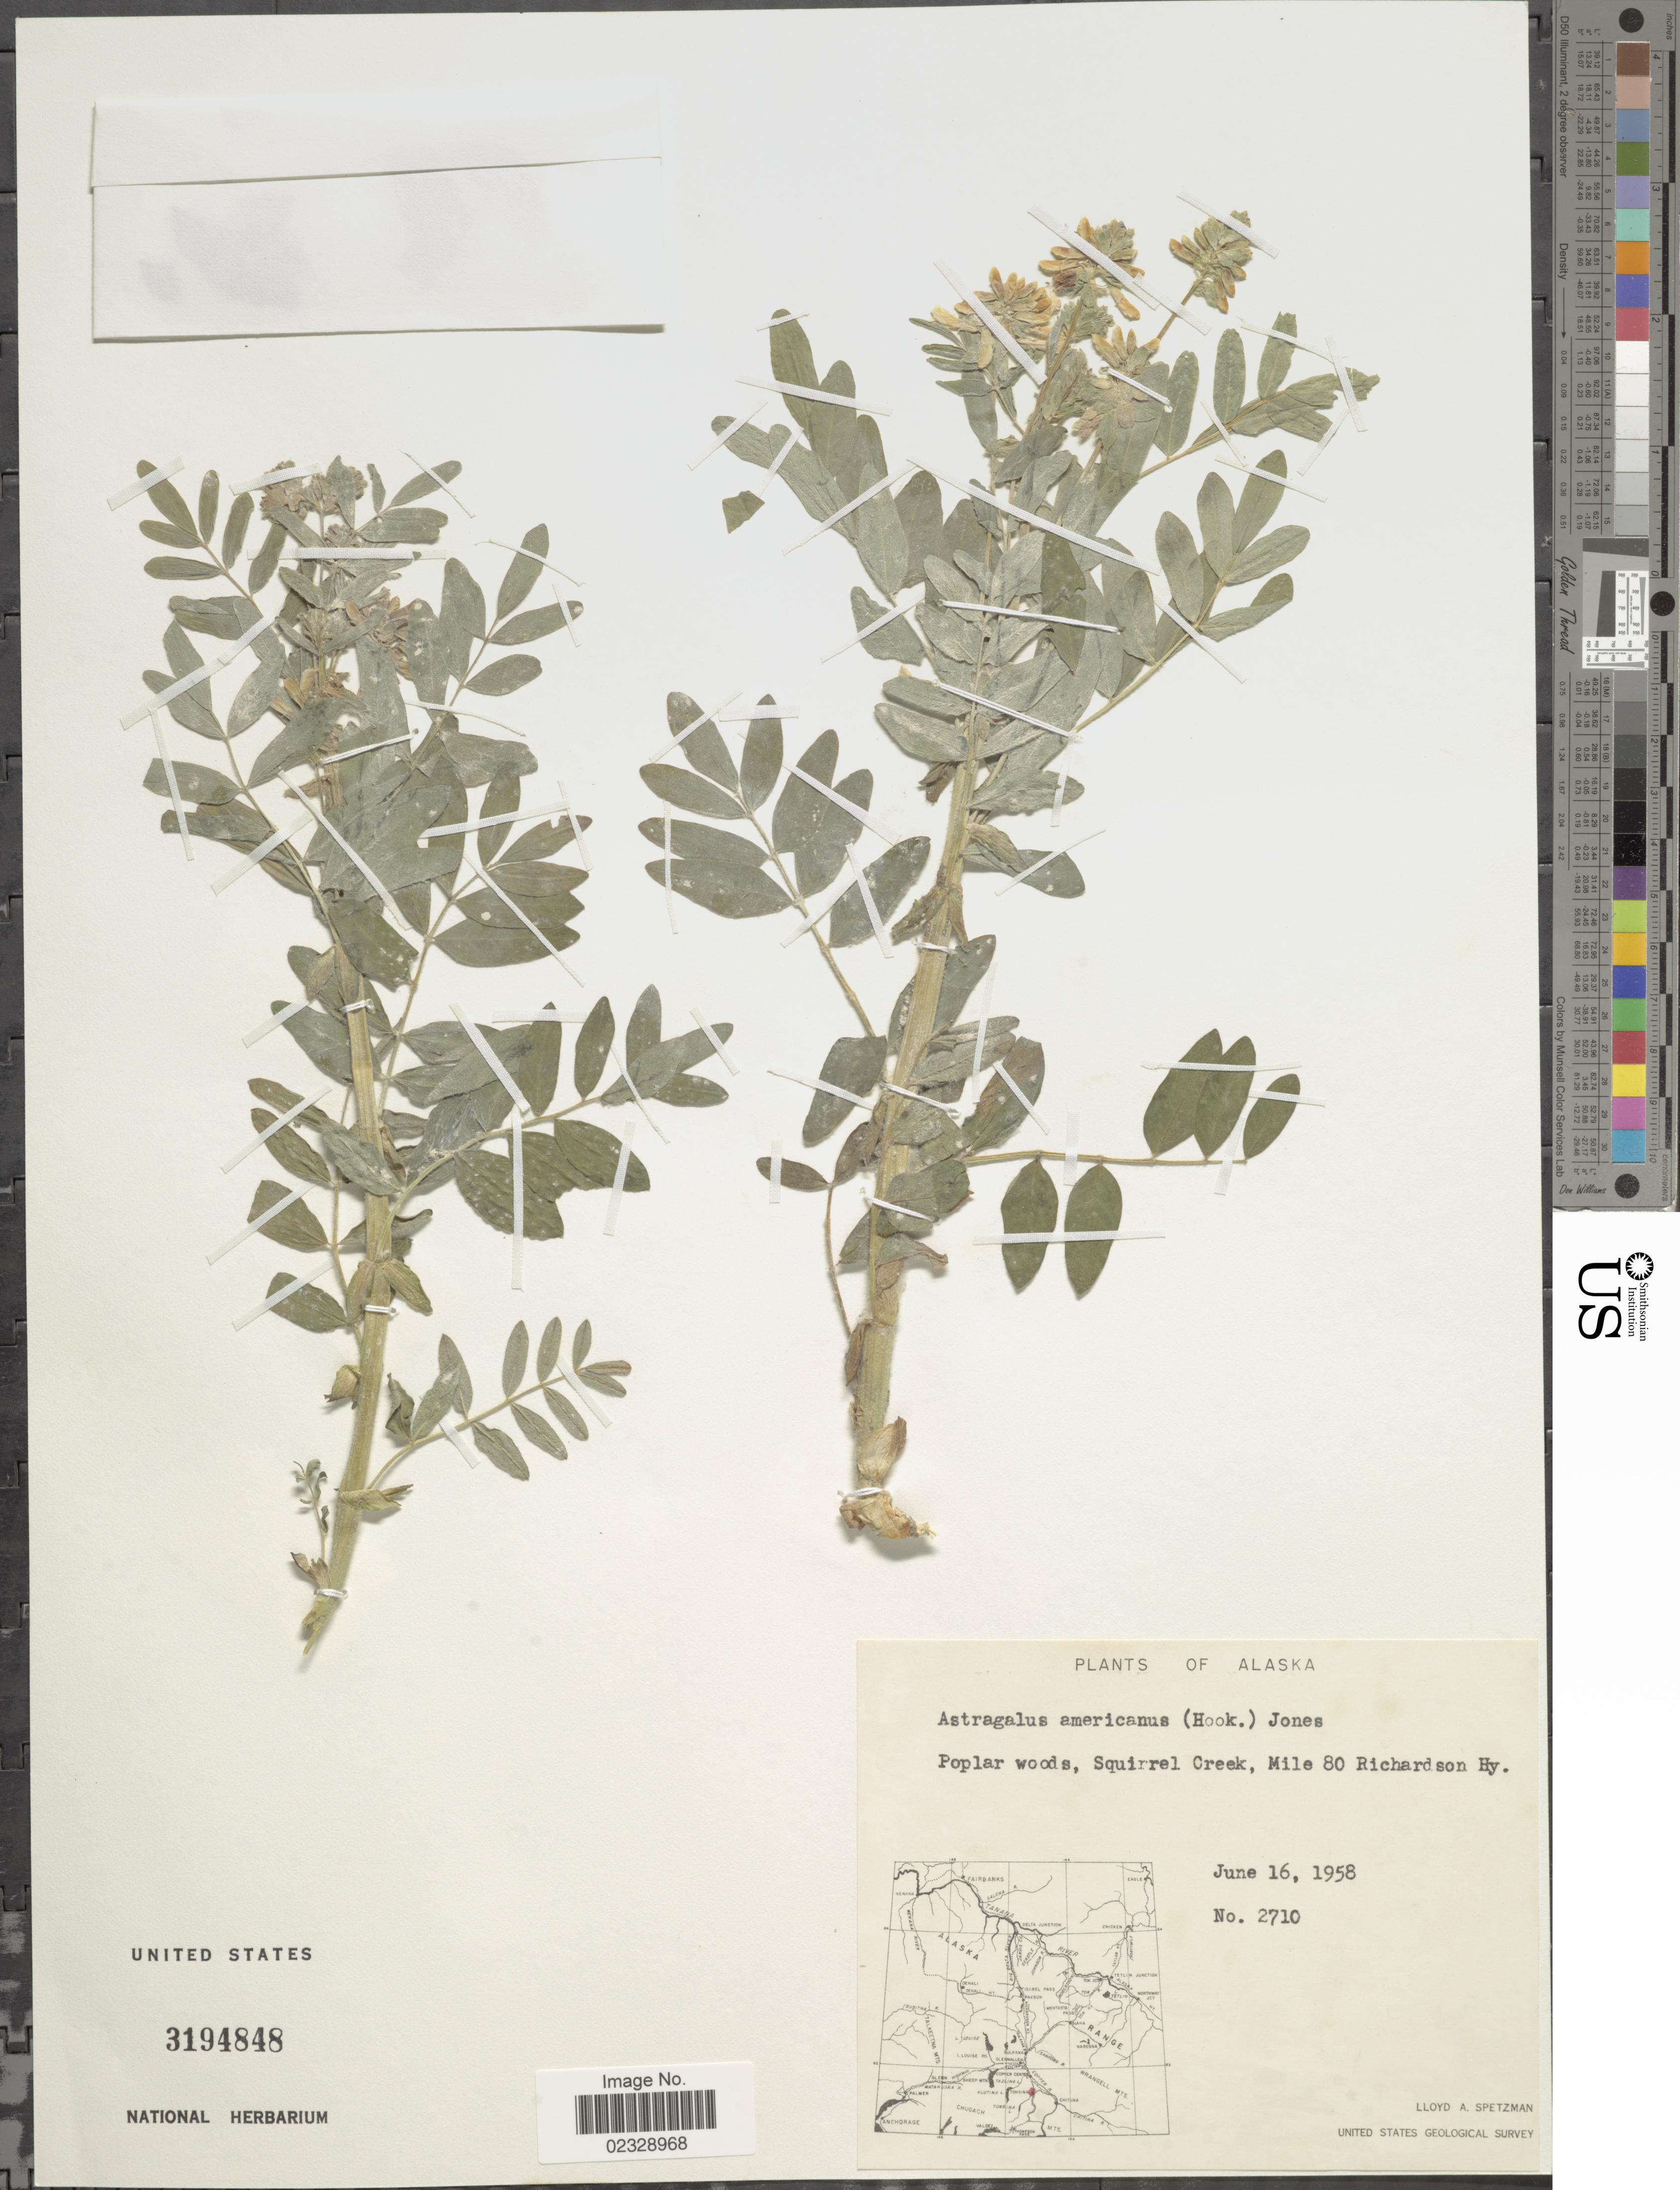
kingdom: Plantae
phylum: Tracheophyta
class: Magnoliopsida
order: Fabales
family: Fabaceae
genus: Astragalus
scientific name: Astragalus americanus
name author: (Hook.) M.E. Jones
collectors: L. Spetzman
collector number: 2710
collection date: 1958-06-16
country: United States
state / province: Alaska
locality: Poplar woods, Squirrel Creek, Mile 80 Richardson Bay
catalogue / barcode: US 3194848